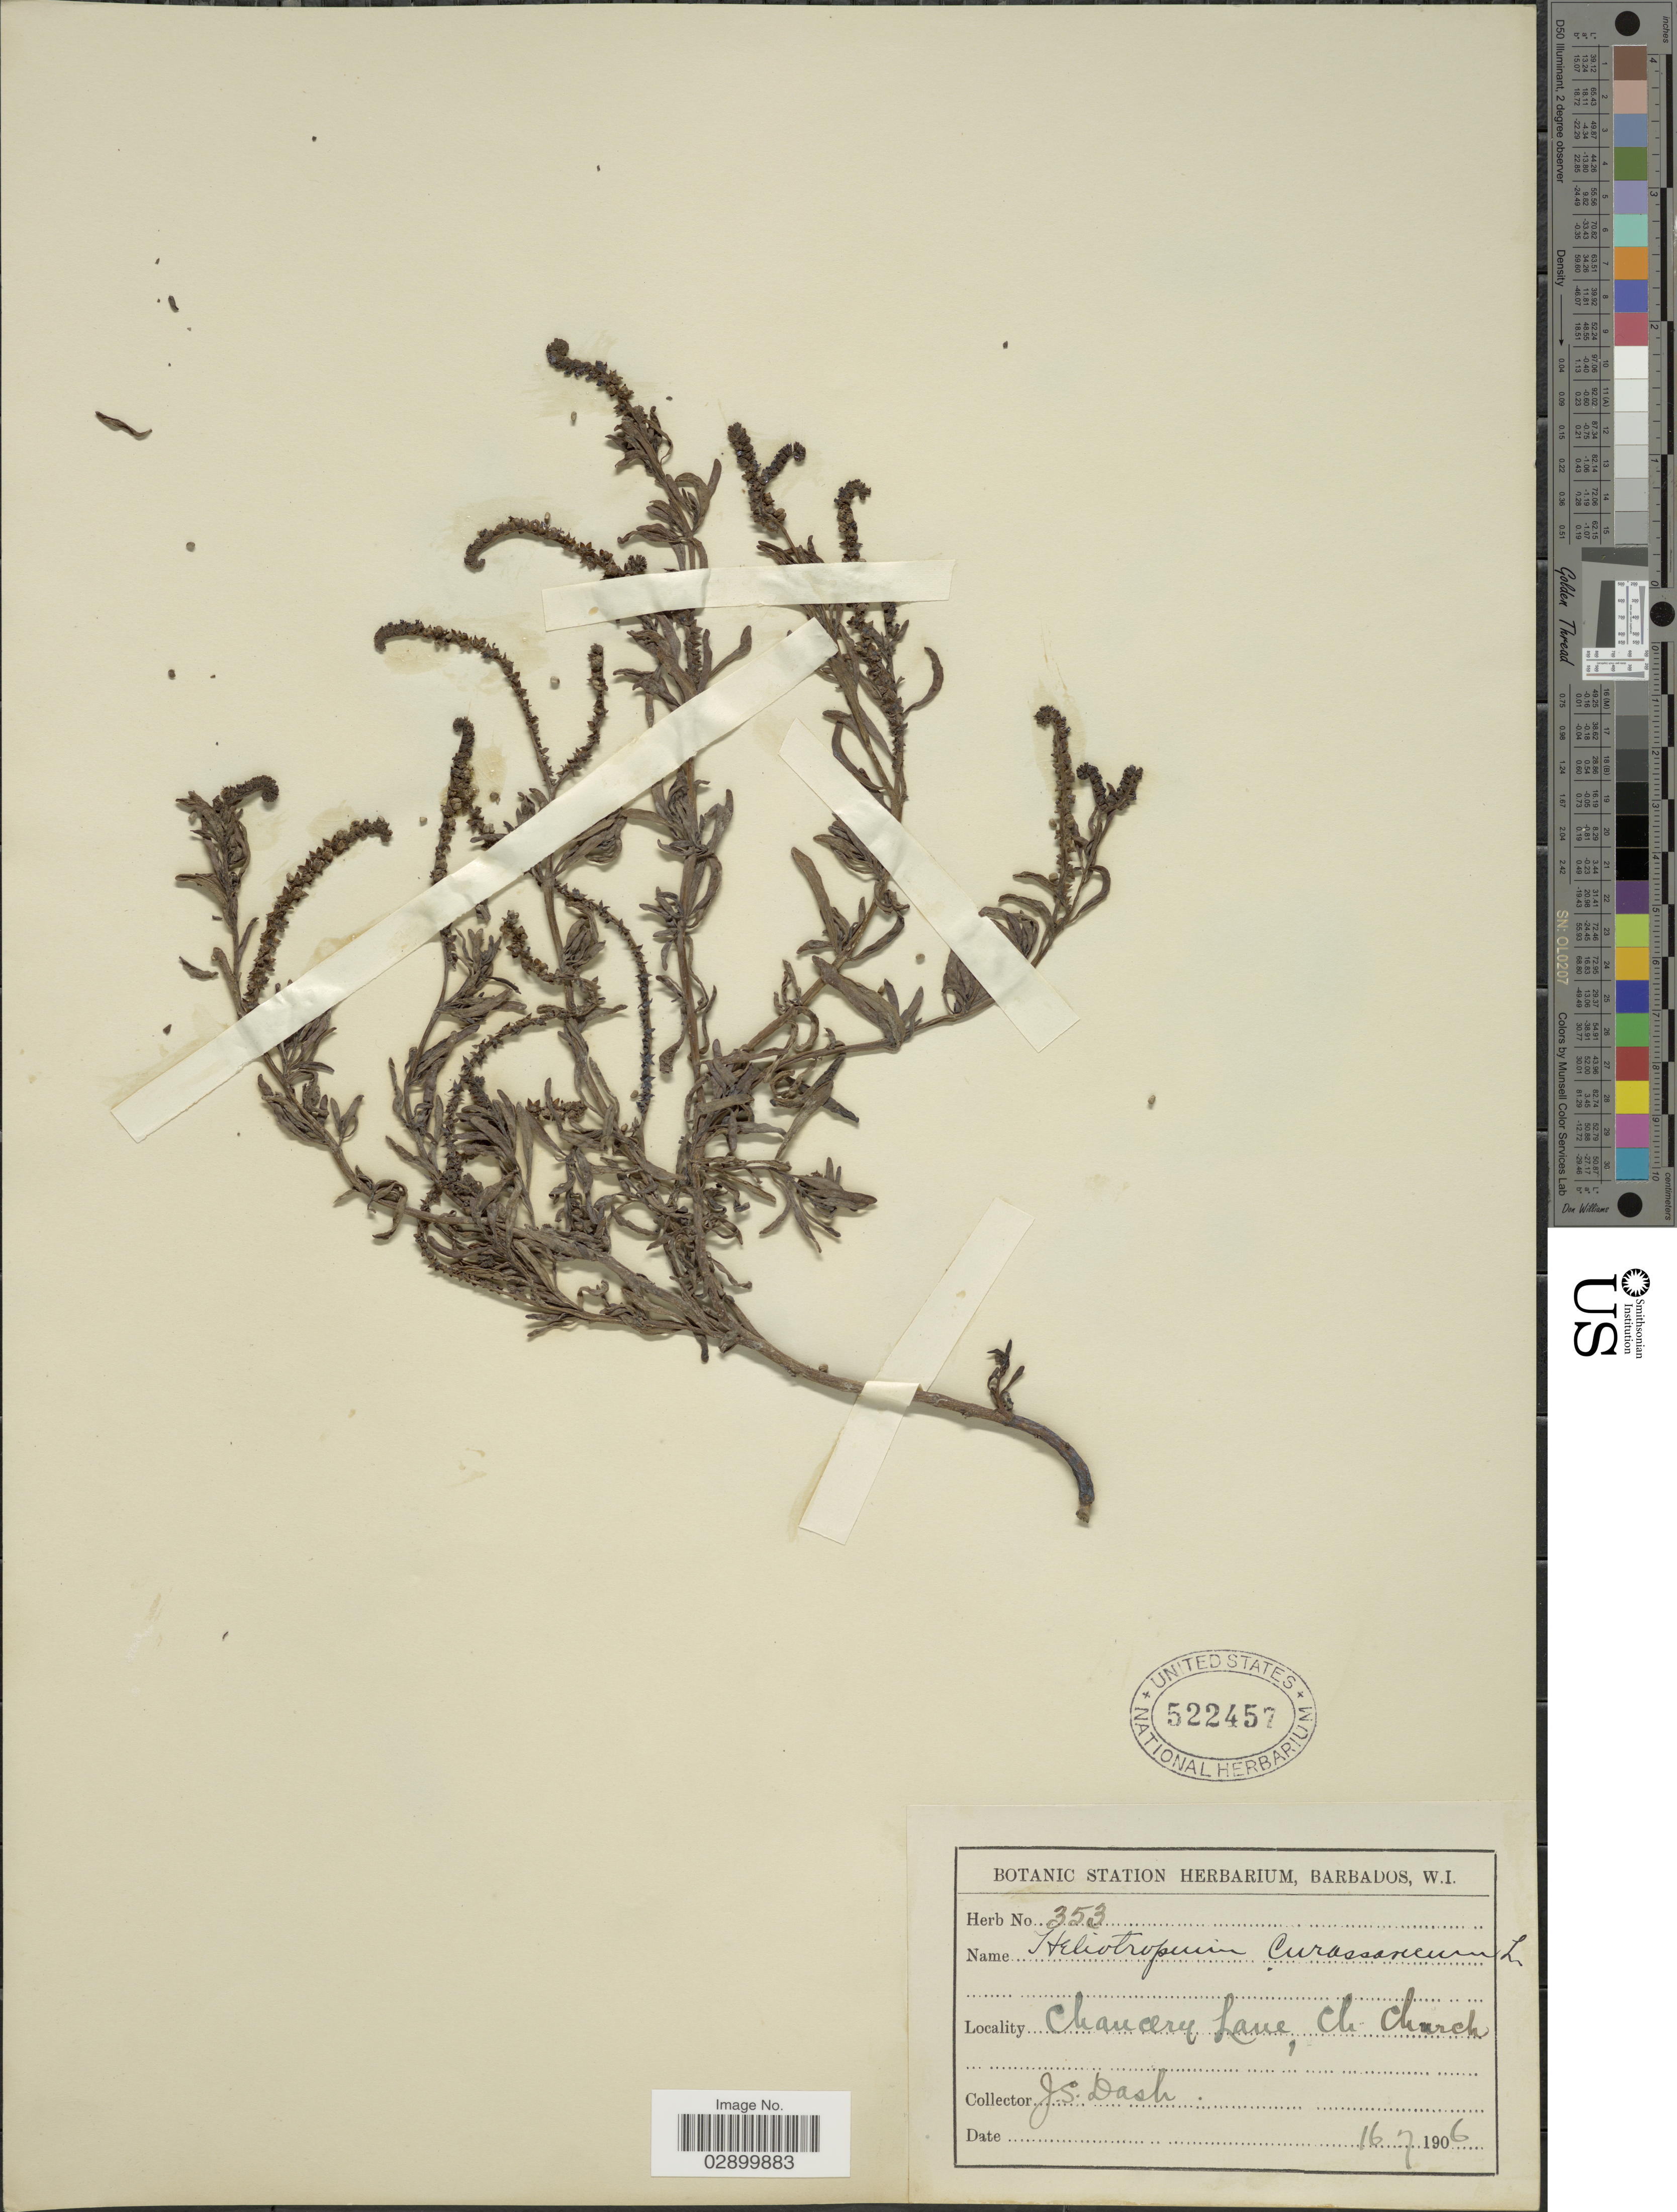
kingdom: Plantae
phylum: Tracheophyta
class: Magnoliopsida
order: Boraginales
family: Heliotropiaceae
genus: Heliotropium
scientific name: Heliotropium curassavicum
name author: L.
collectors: J. Dash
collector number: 353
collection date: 1906-07-16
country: Barbados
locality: Chancery Lane, Ch. Church.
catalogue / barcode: US 522457